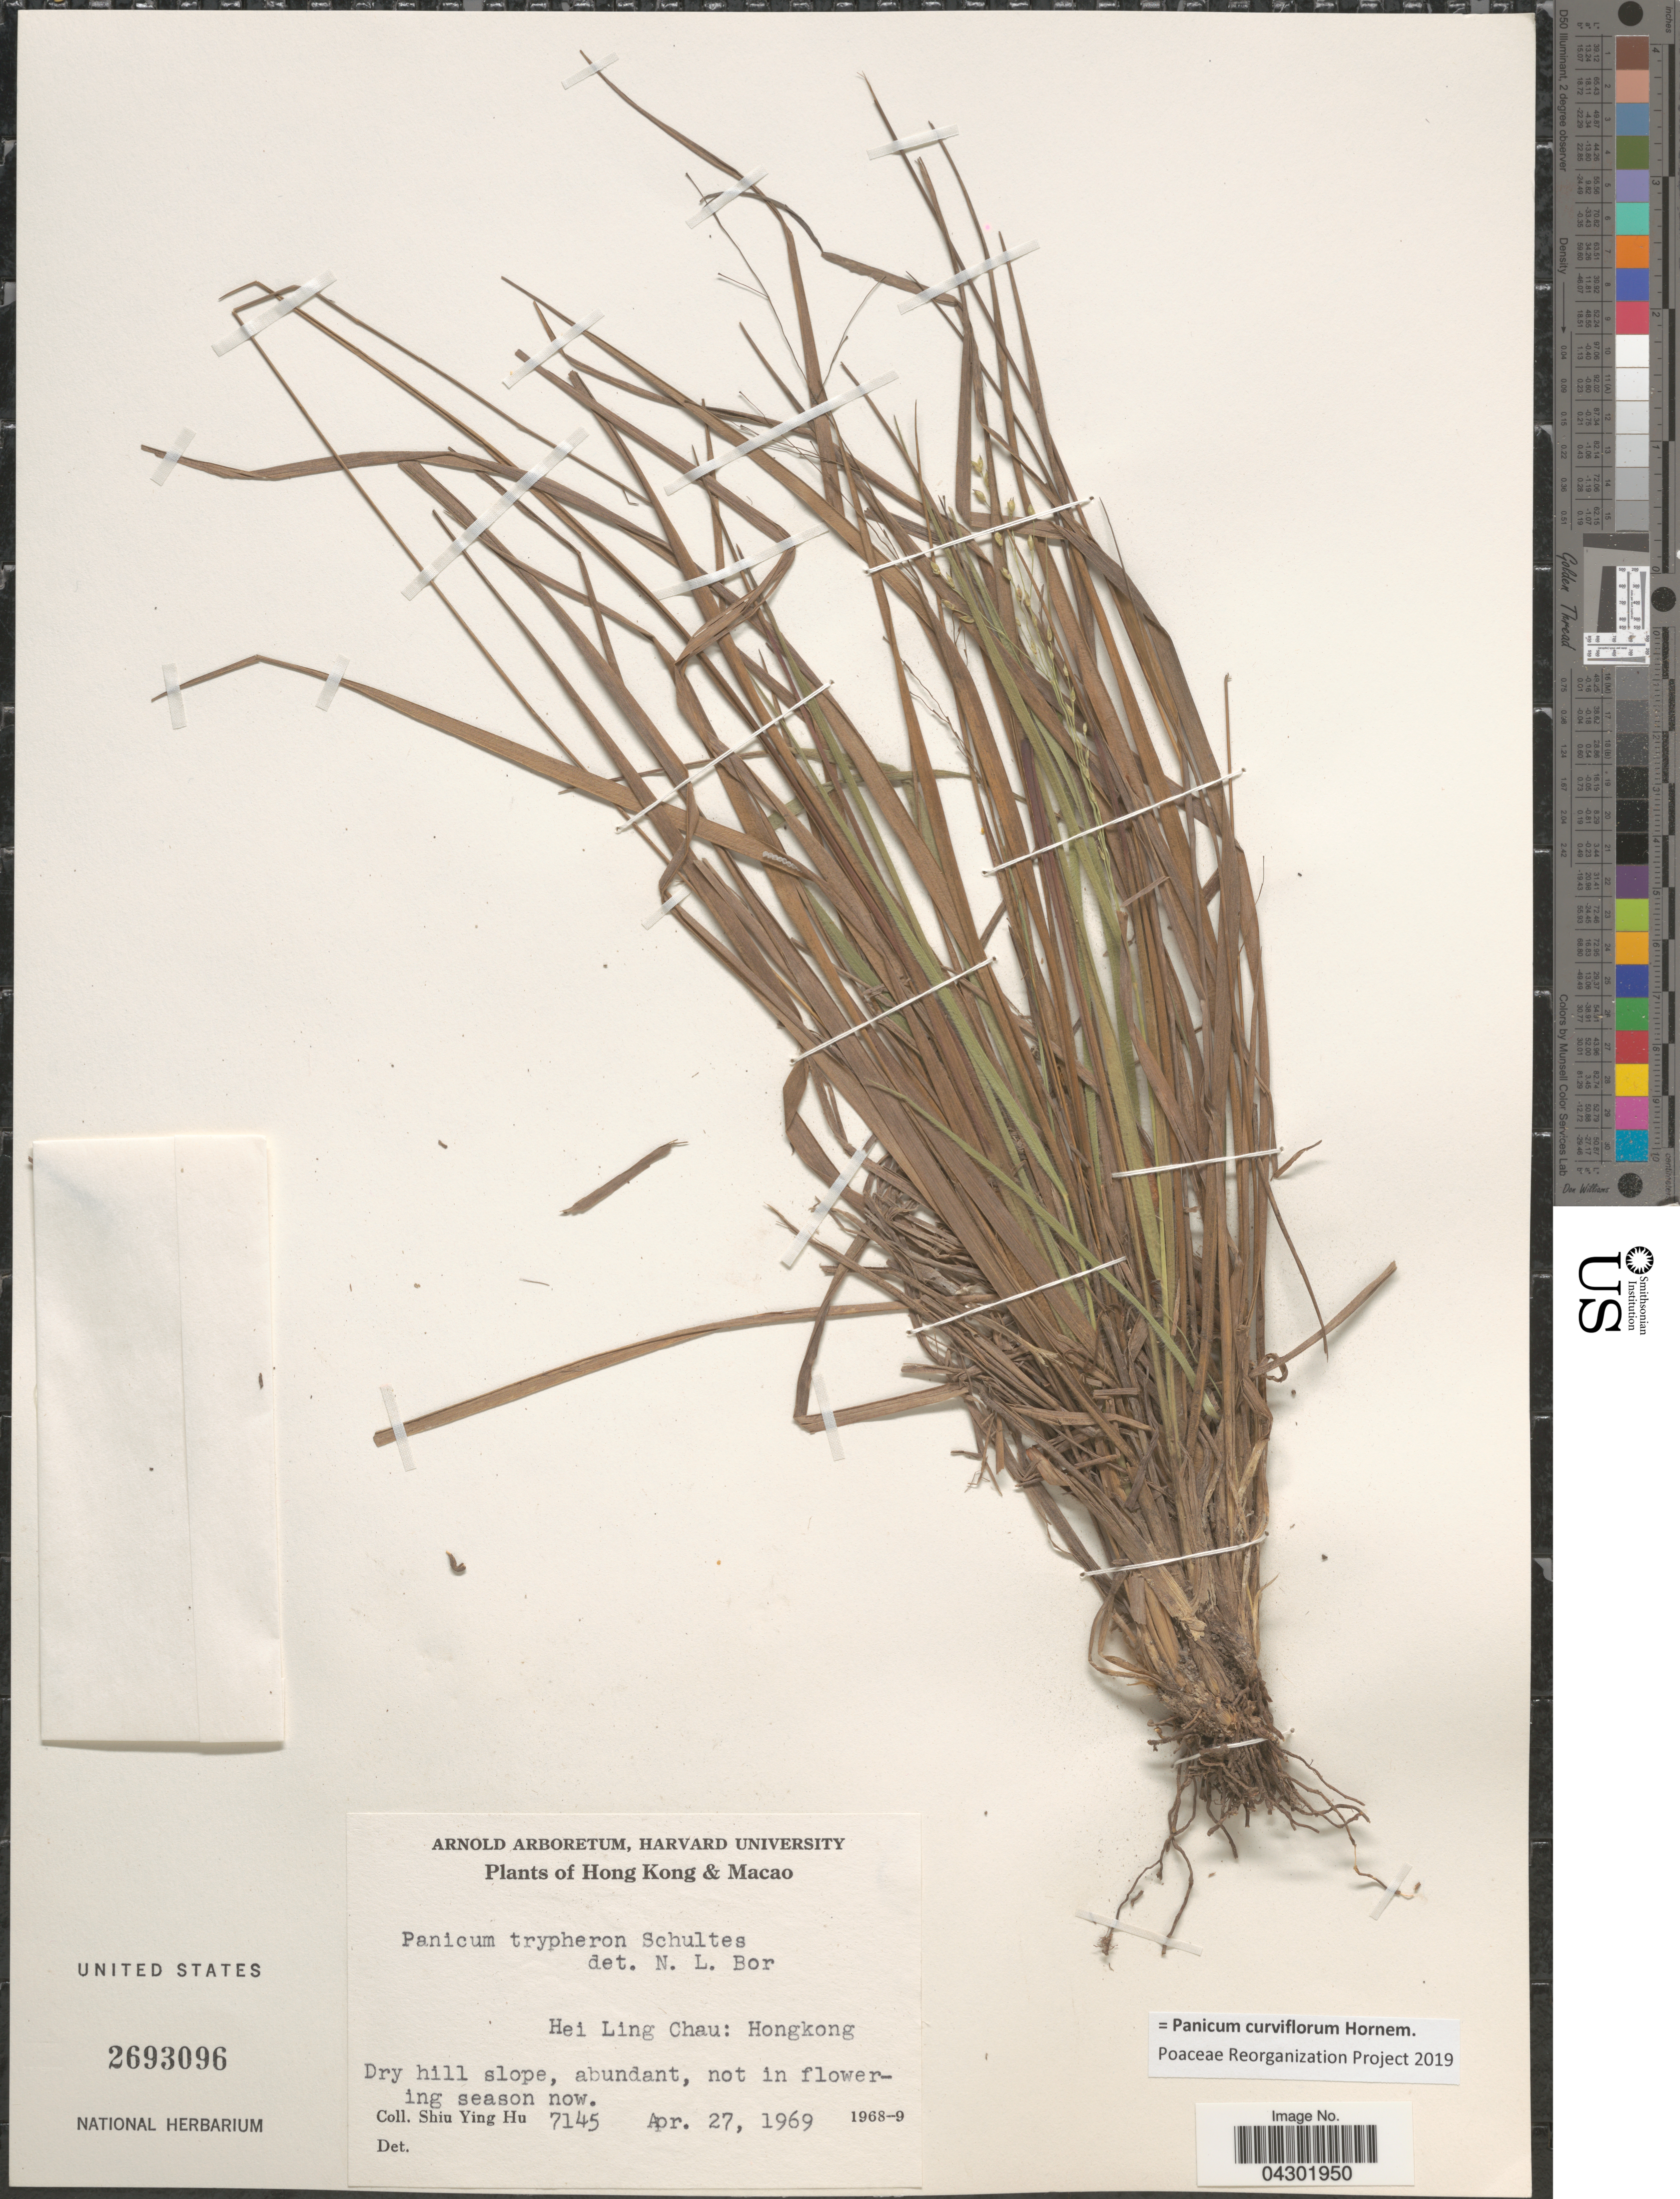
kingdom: Plantae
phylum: Tracheophyta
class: Liliopsida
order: Poales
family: Poaceae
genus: Panicum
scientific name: Panicum curviflorum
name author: Hornem.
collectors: S. Y. Hu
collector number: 7145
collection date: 1969-04-27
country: China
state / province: Hong Kong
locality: Hong Kong & Macao [unsure placement] Hei Ling Chau: Hongkong.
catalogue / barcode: US 2693096